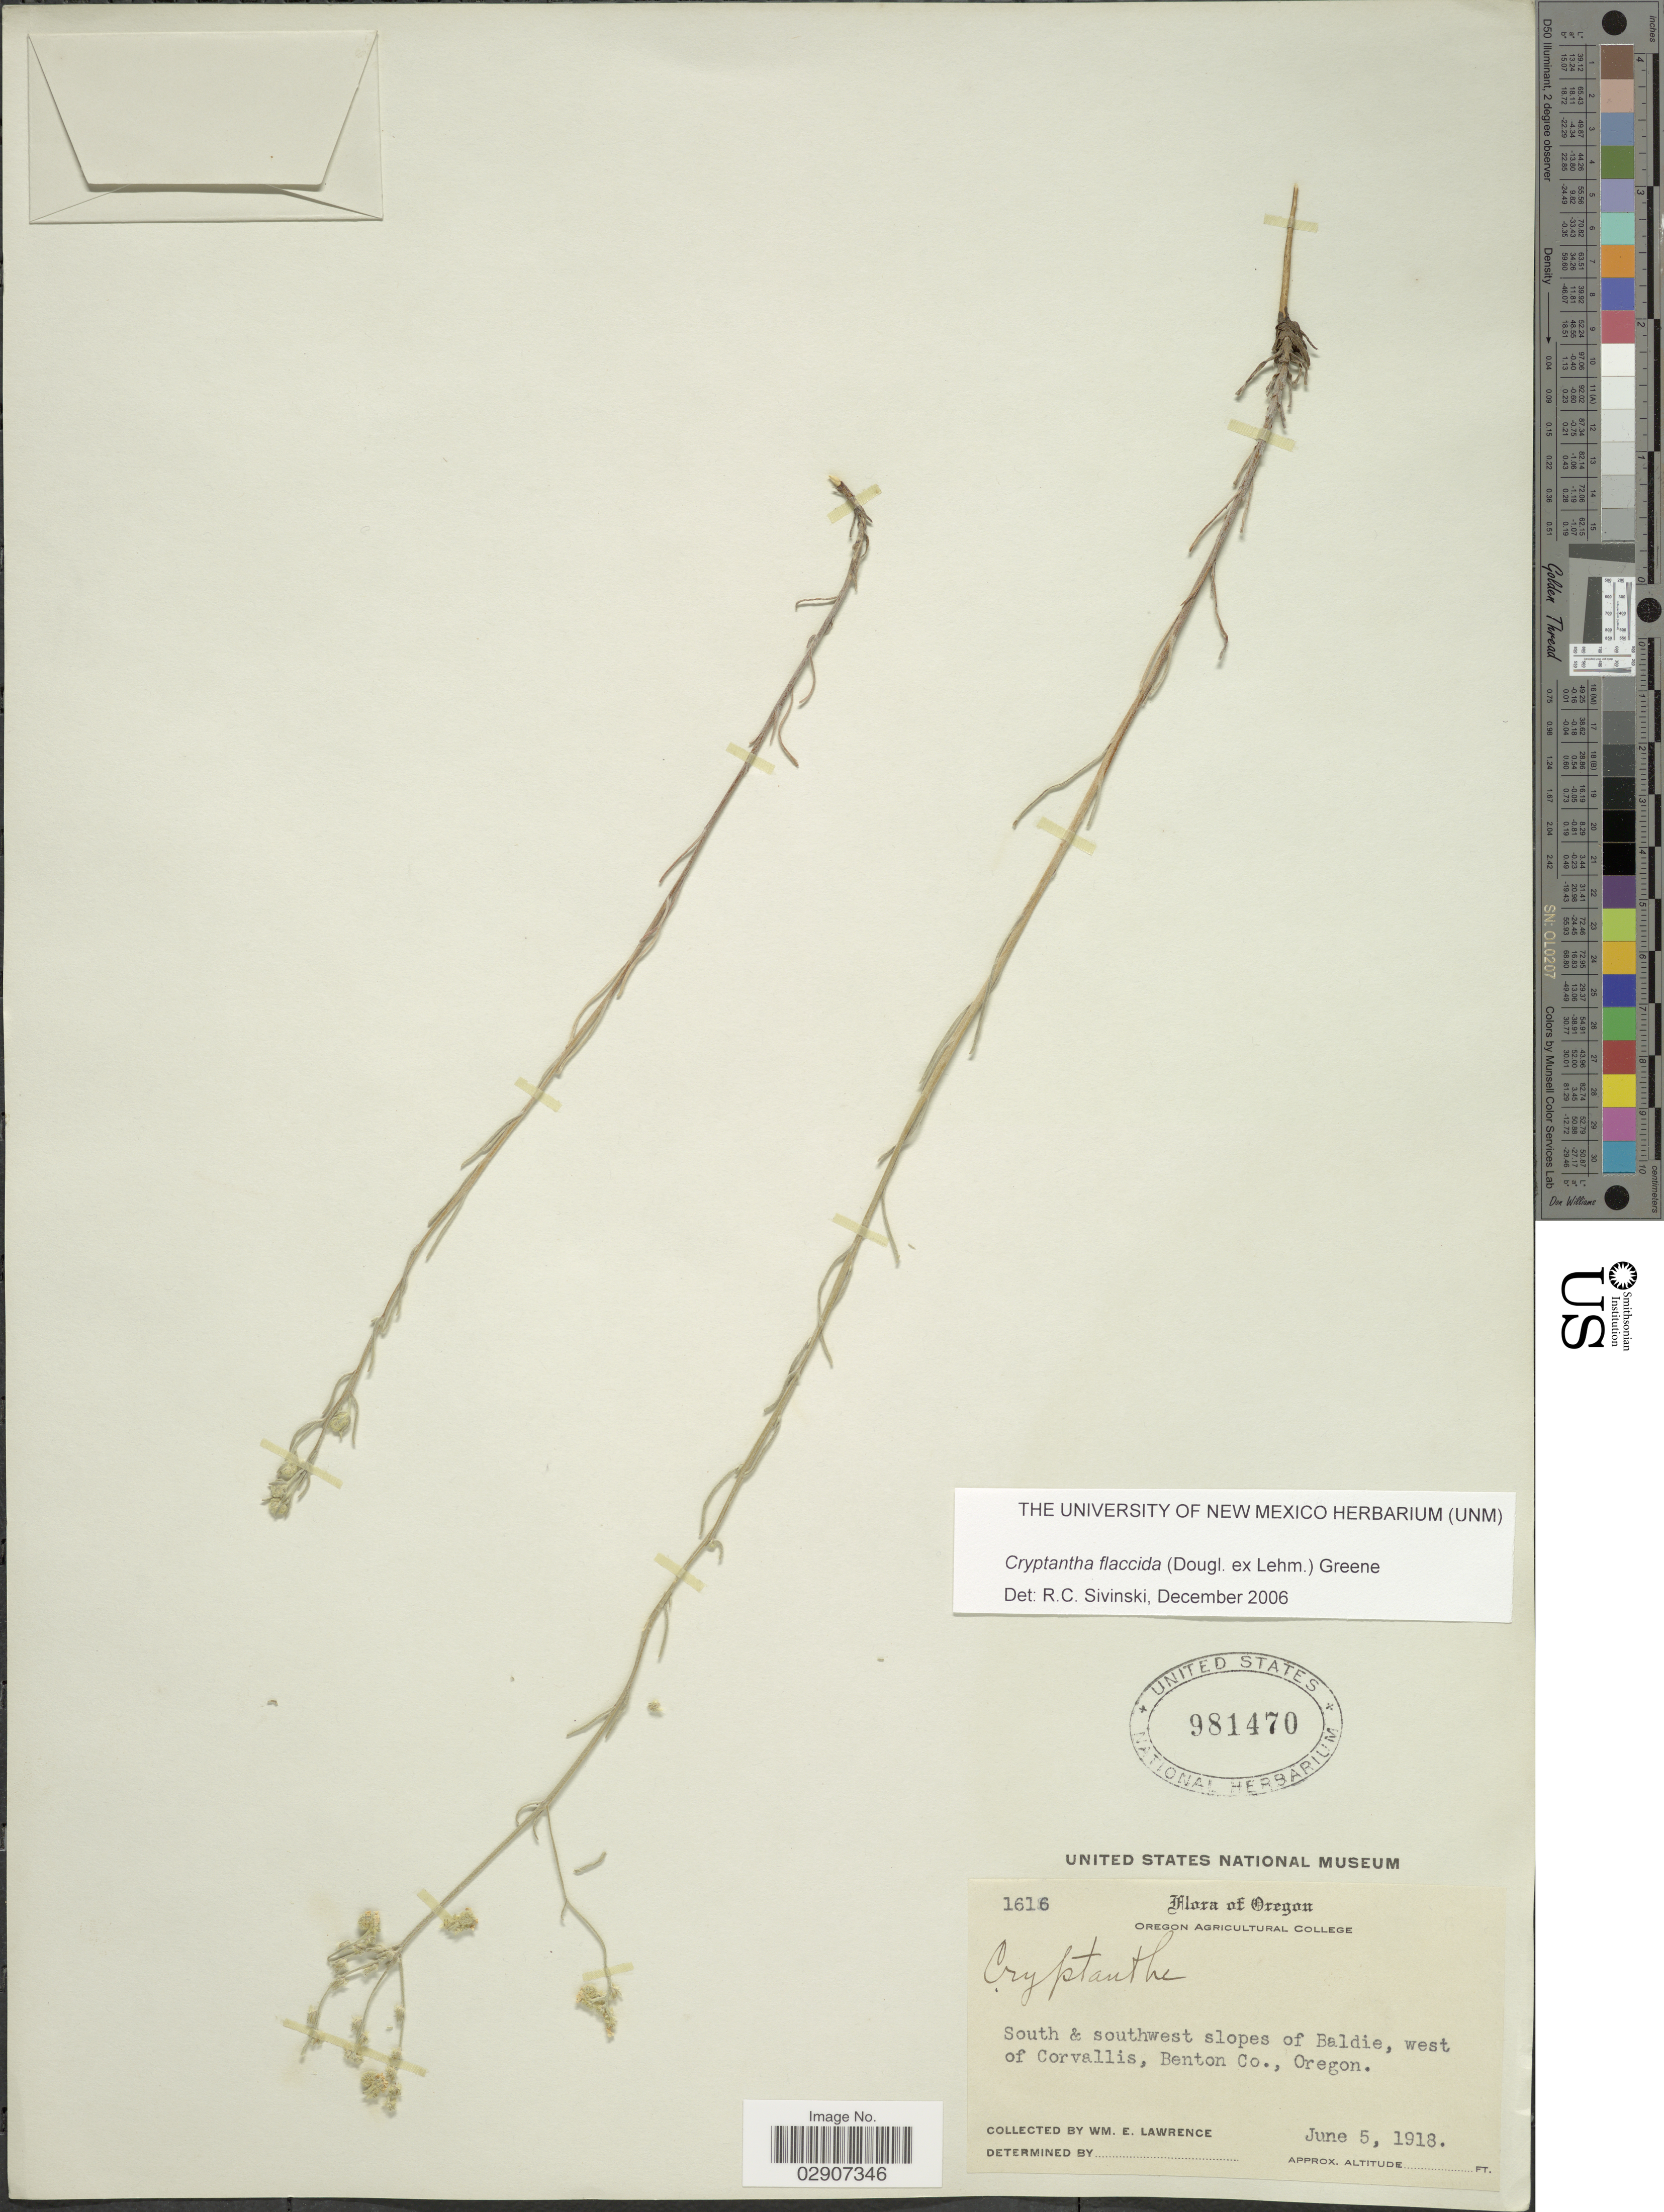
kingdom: Plantae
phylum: Tracheophyta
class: Magnoliopsida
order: Boraginales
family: Boraginaceae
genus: Cryptantha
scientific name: Cryptantha flaccida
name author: (Douglas ex Lehm.) Greene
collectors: W. Lawrence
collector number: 1616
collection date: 1918-06-05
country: United States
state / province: Oregon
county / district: Benton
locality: South & Southwest slopes of Baldie, west of Corvallis, Benton Co., Oregon.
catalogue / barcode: US 981470